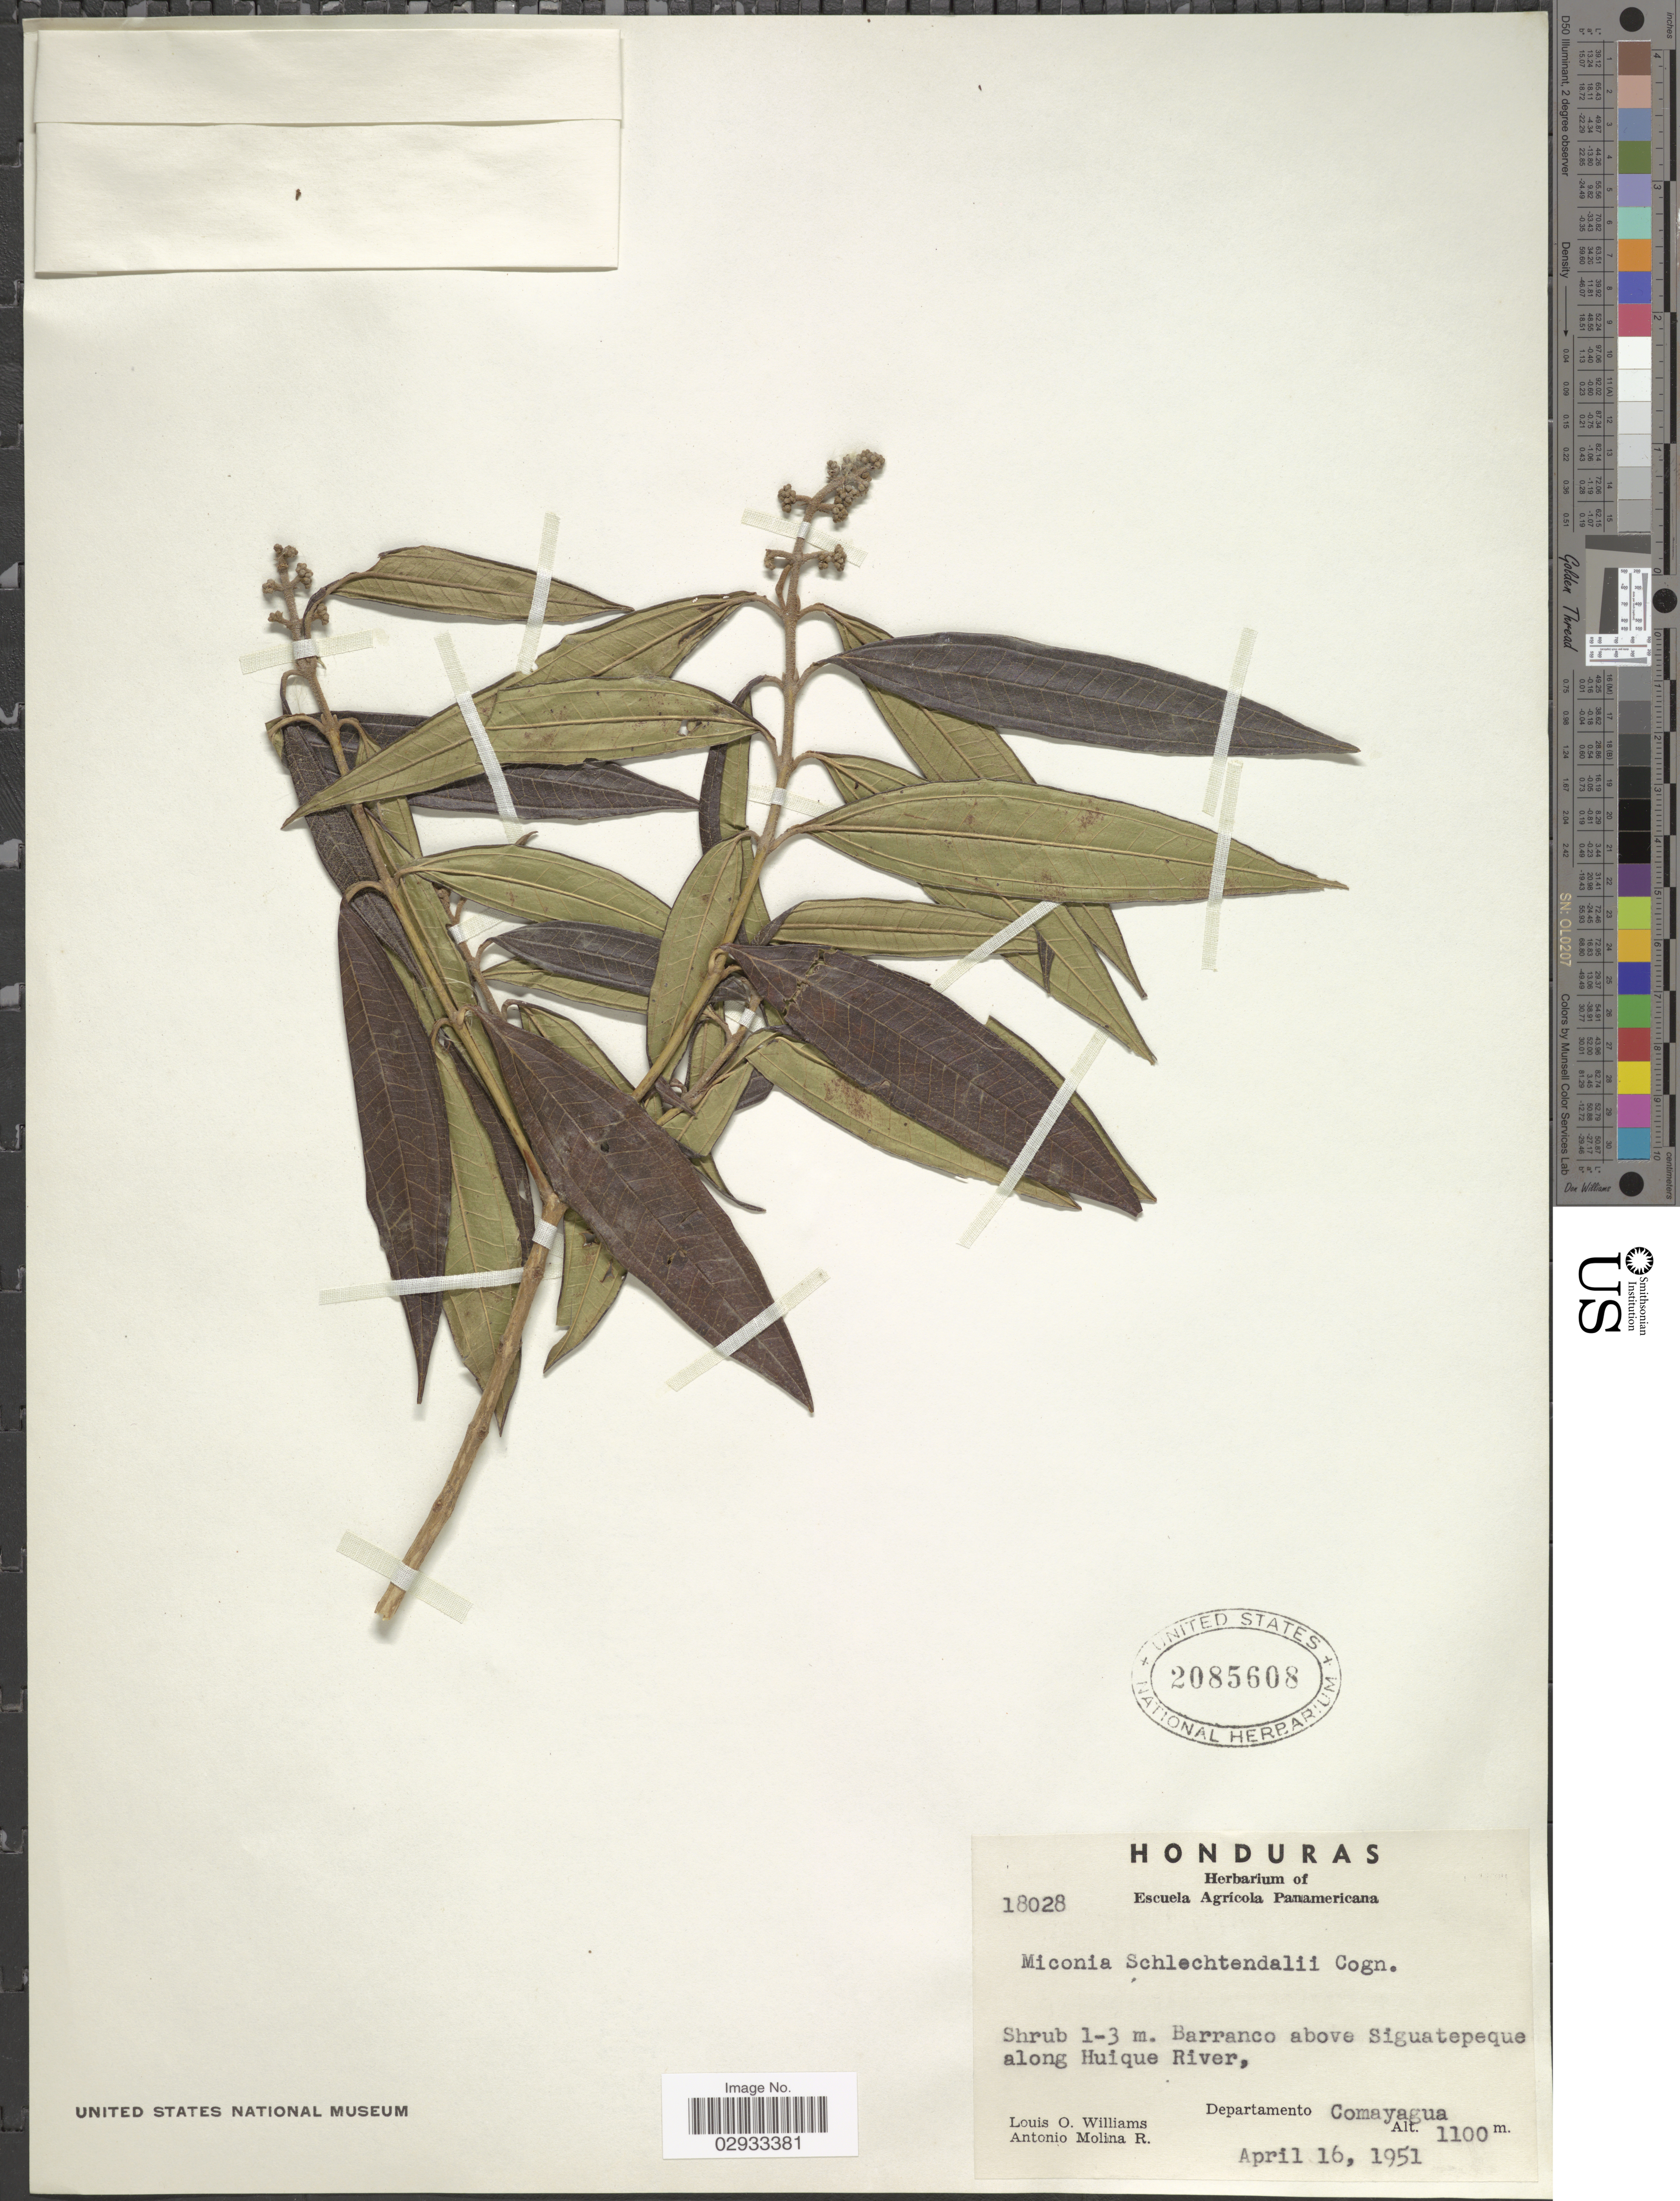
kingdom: Plantae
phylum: Tracheophyta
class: Magnoliopsida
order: Myrtales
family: Melastomataceae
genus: Miconia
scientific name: Miconia schlechtendalii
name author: Cogn. in DC.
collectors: L. O. Williams & A. Molina R.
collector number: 18028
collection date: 1951-04-16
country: Honduras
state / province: Comayagua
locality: Barranco above Siguatepeque along Huique River, Departamento Comayagua.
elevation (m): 1100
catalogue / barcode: US 2085608